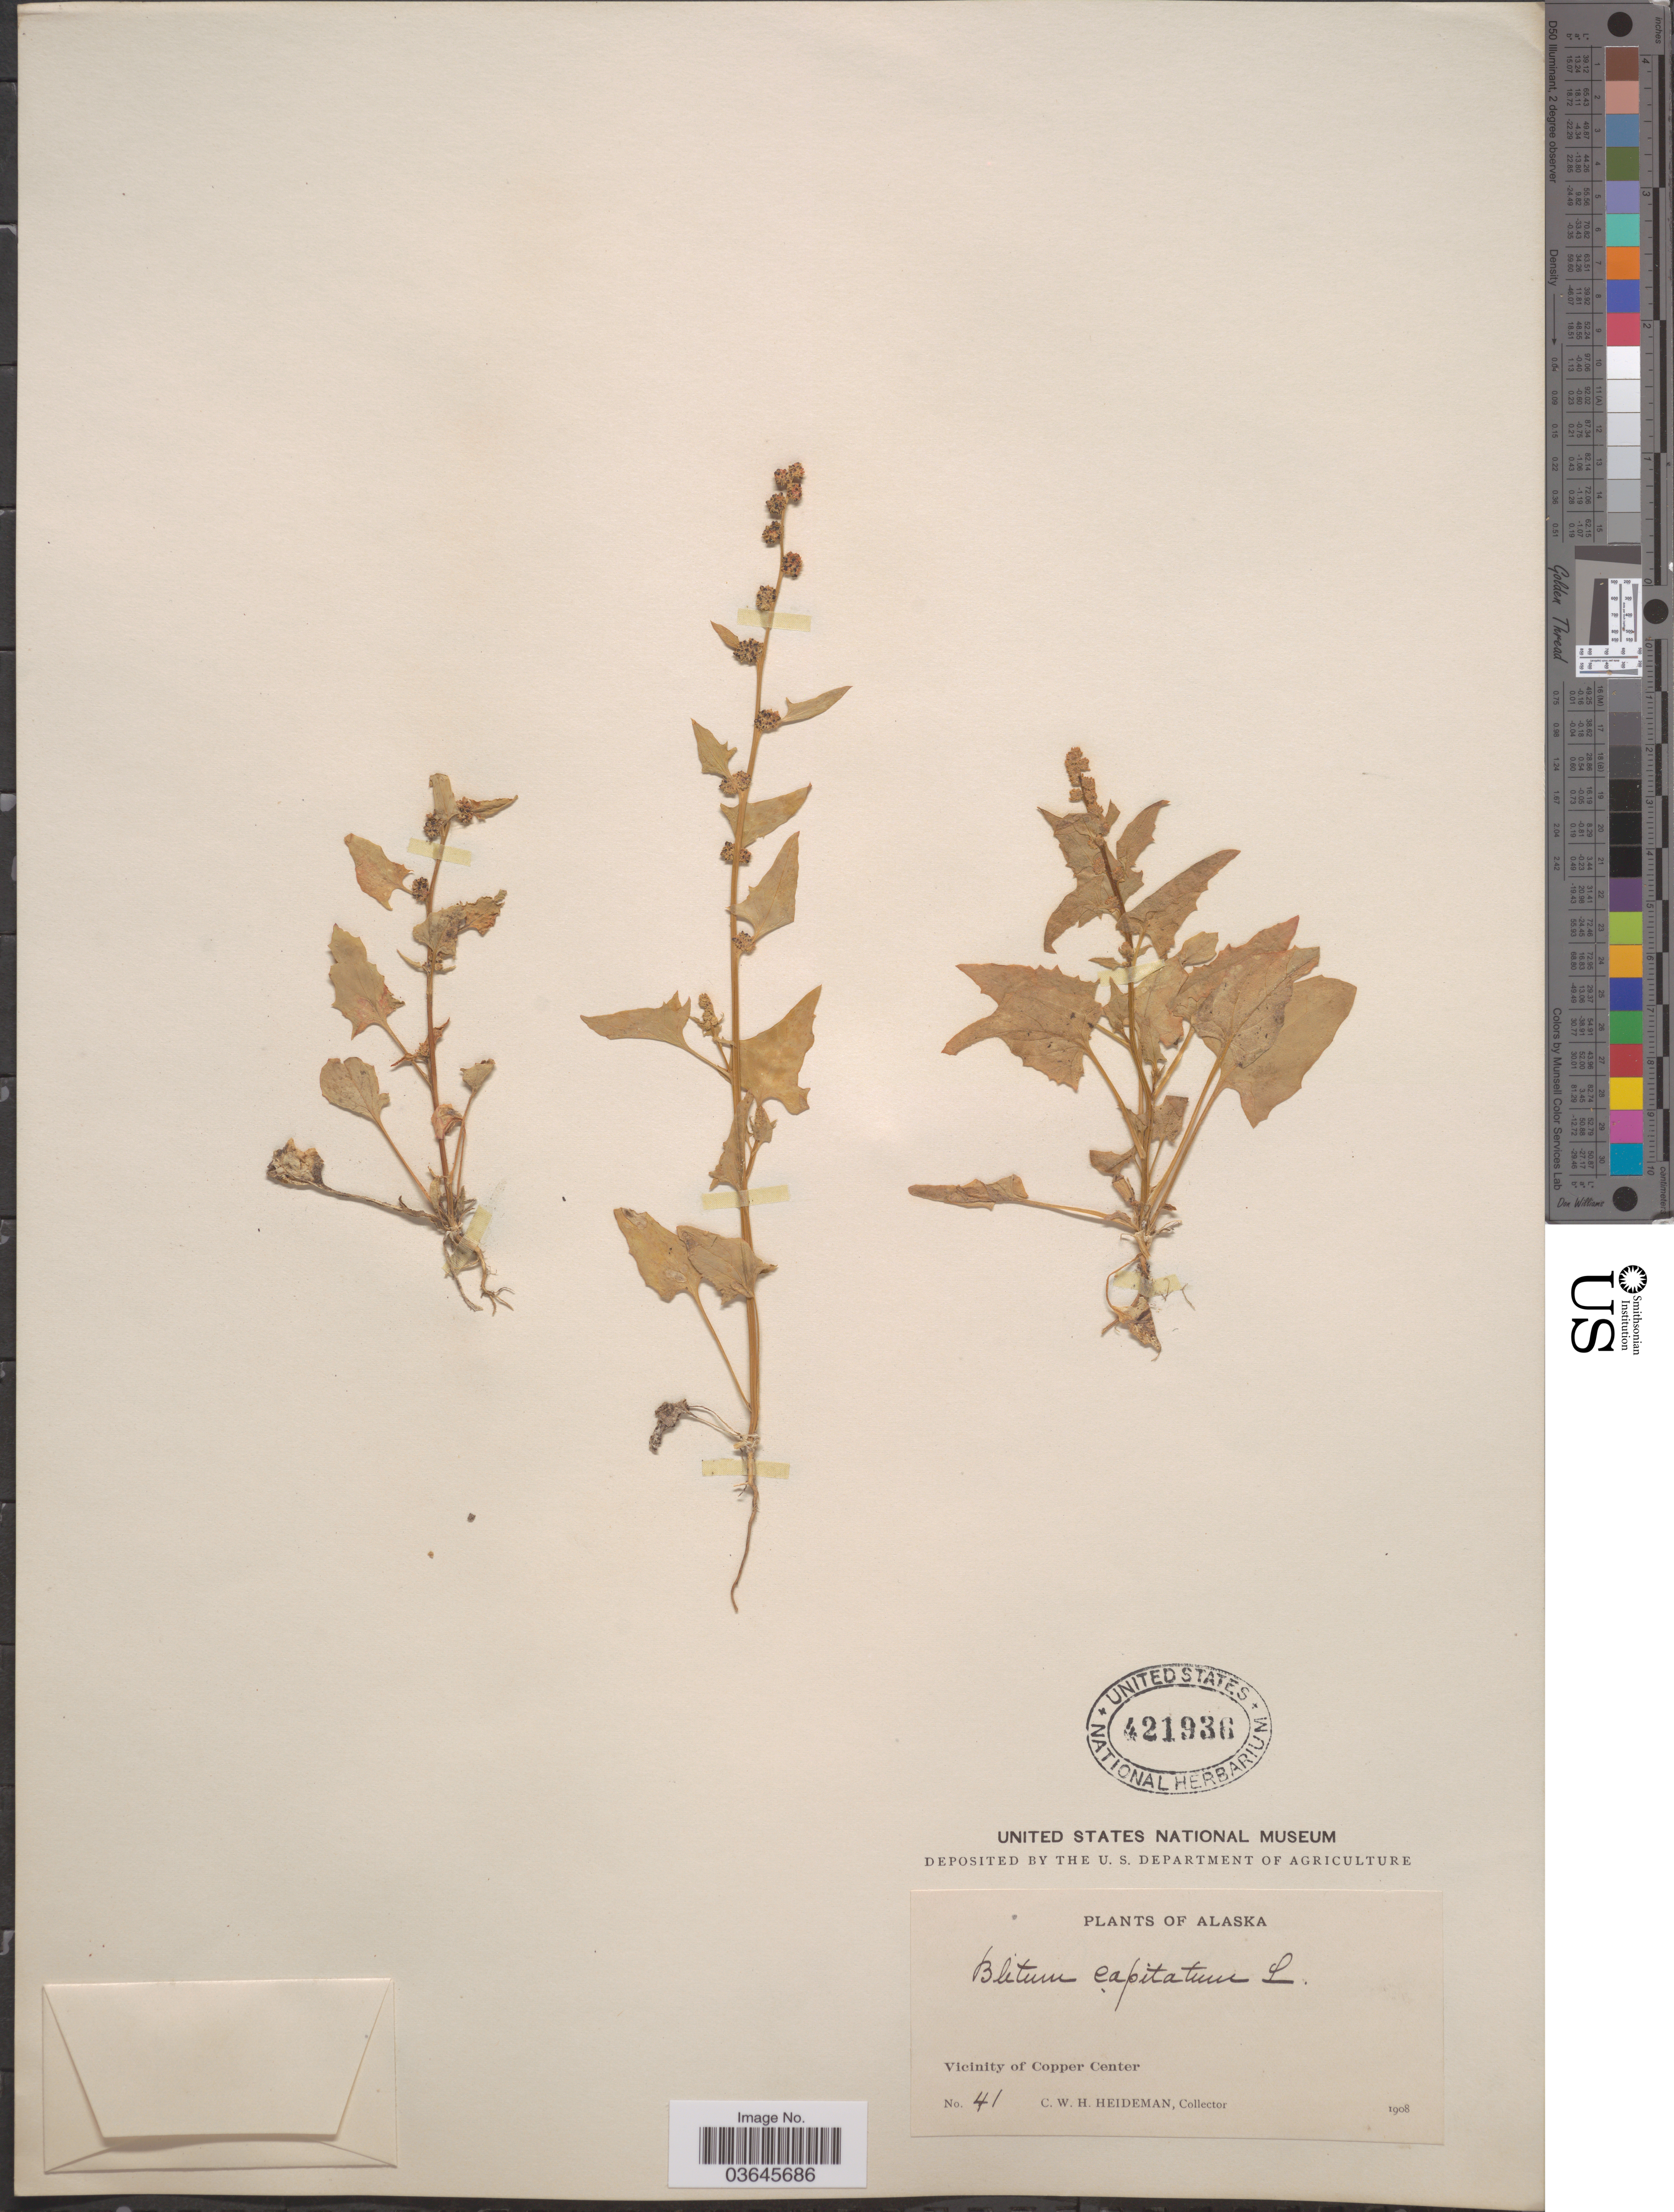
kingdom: Plantae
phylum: Tracheophyta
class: Magnoliopsida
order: Caryophyllales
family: Amaranthaceae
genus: Blitum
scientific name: Blitum capitatum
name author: L.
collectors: C. Heideman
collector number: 41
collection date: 1908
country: United States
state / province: Alaska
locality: Vicinity of Copper Center.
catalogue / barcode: US 421936